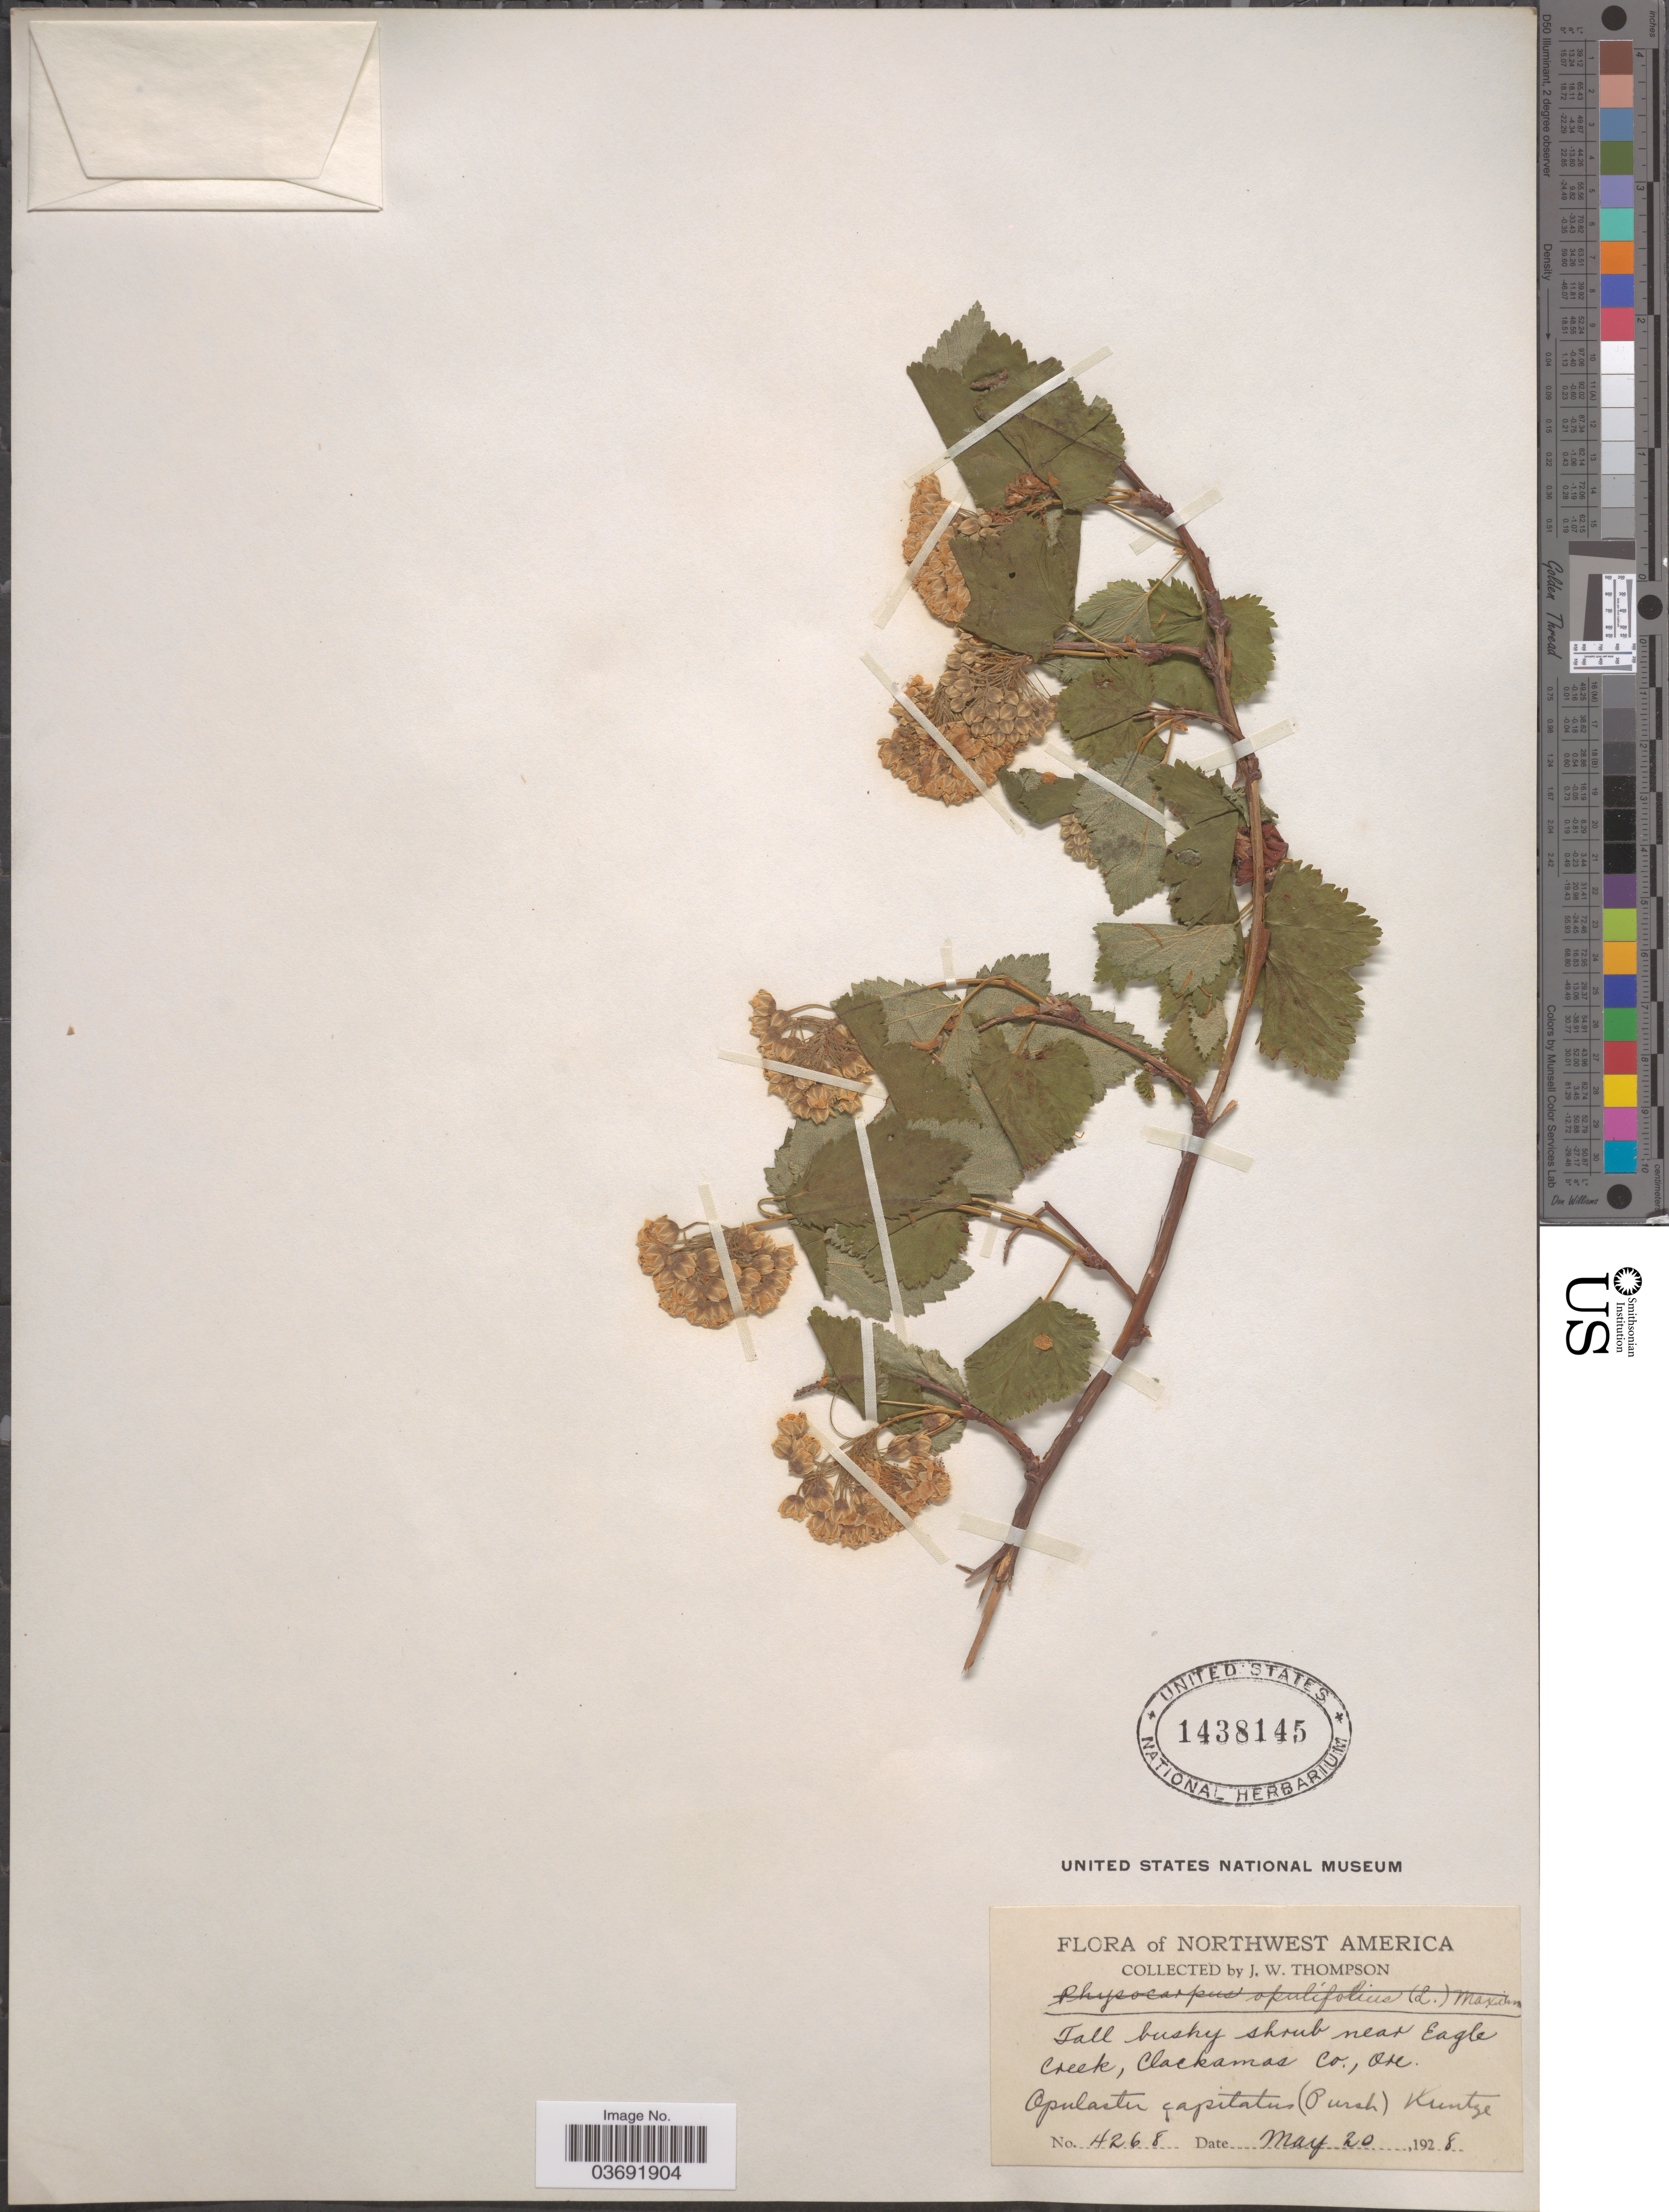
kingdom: Plantae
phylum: Tracheophyta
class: Magnoliopsida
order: Rosales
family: Rosaceae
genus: Physocarpus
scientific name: Physocarpus capitatus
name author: (Pursh) Kuntze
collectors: J. Thompson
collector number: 4268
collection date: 1928-05-20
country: United States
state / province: Oregon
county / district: Clackamas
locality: Northwest America. Near Eagle Creek, Clackamas Co.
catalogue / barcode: US 1438145